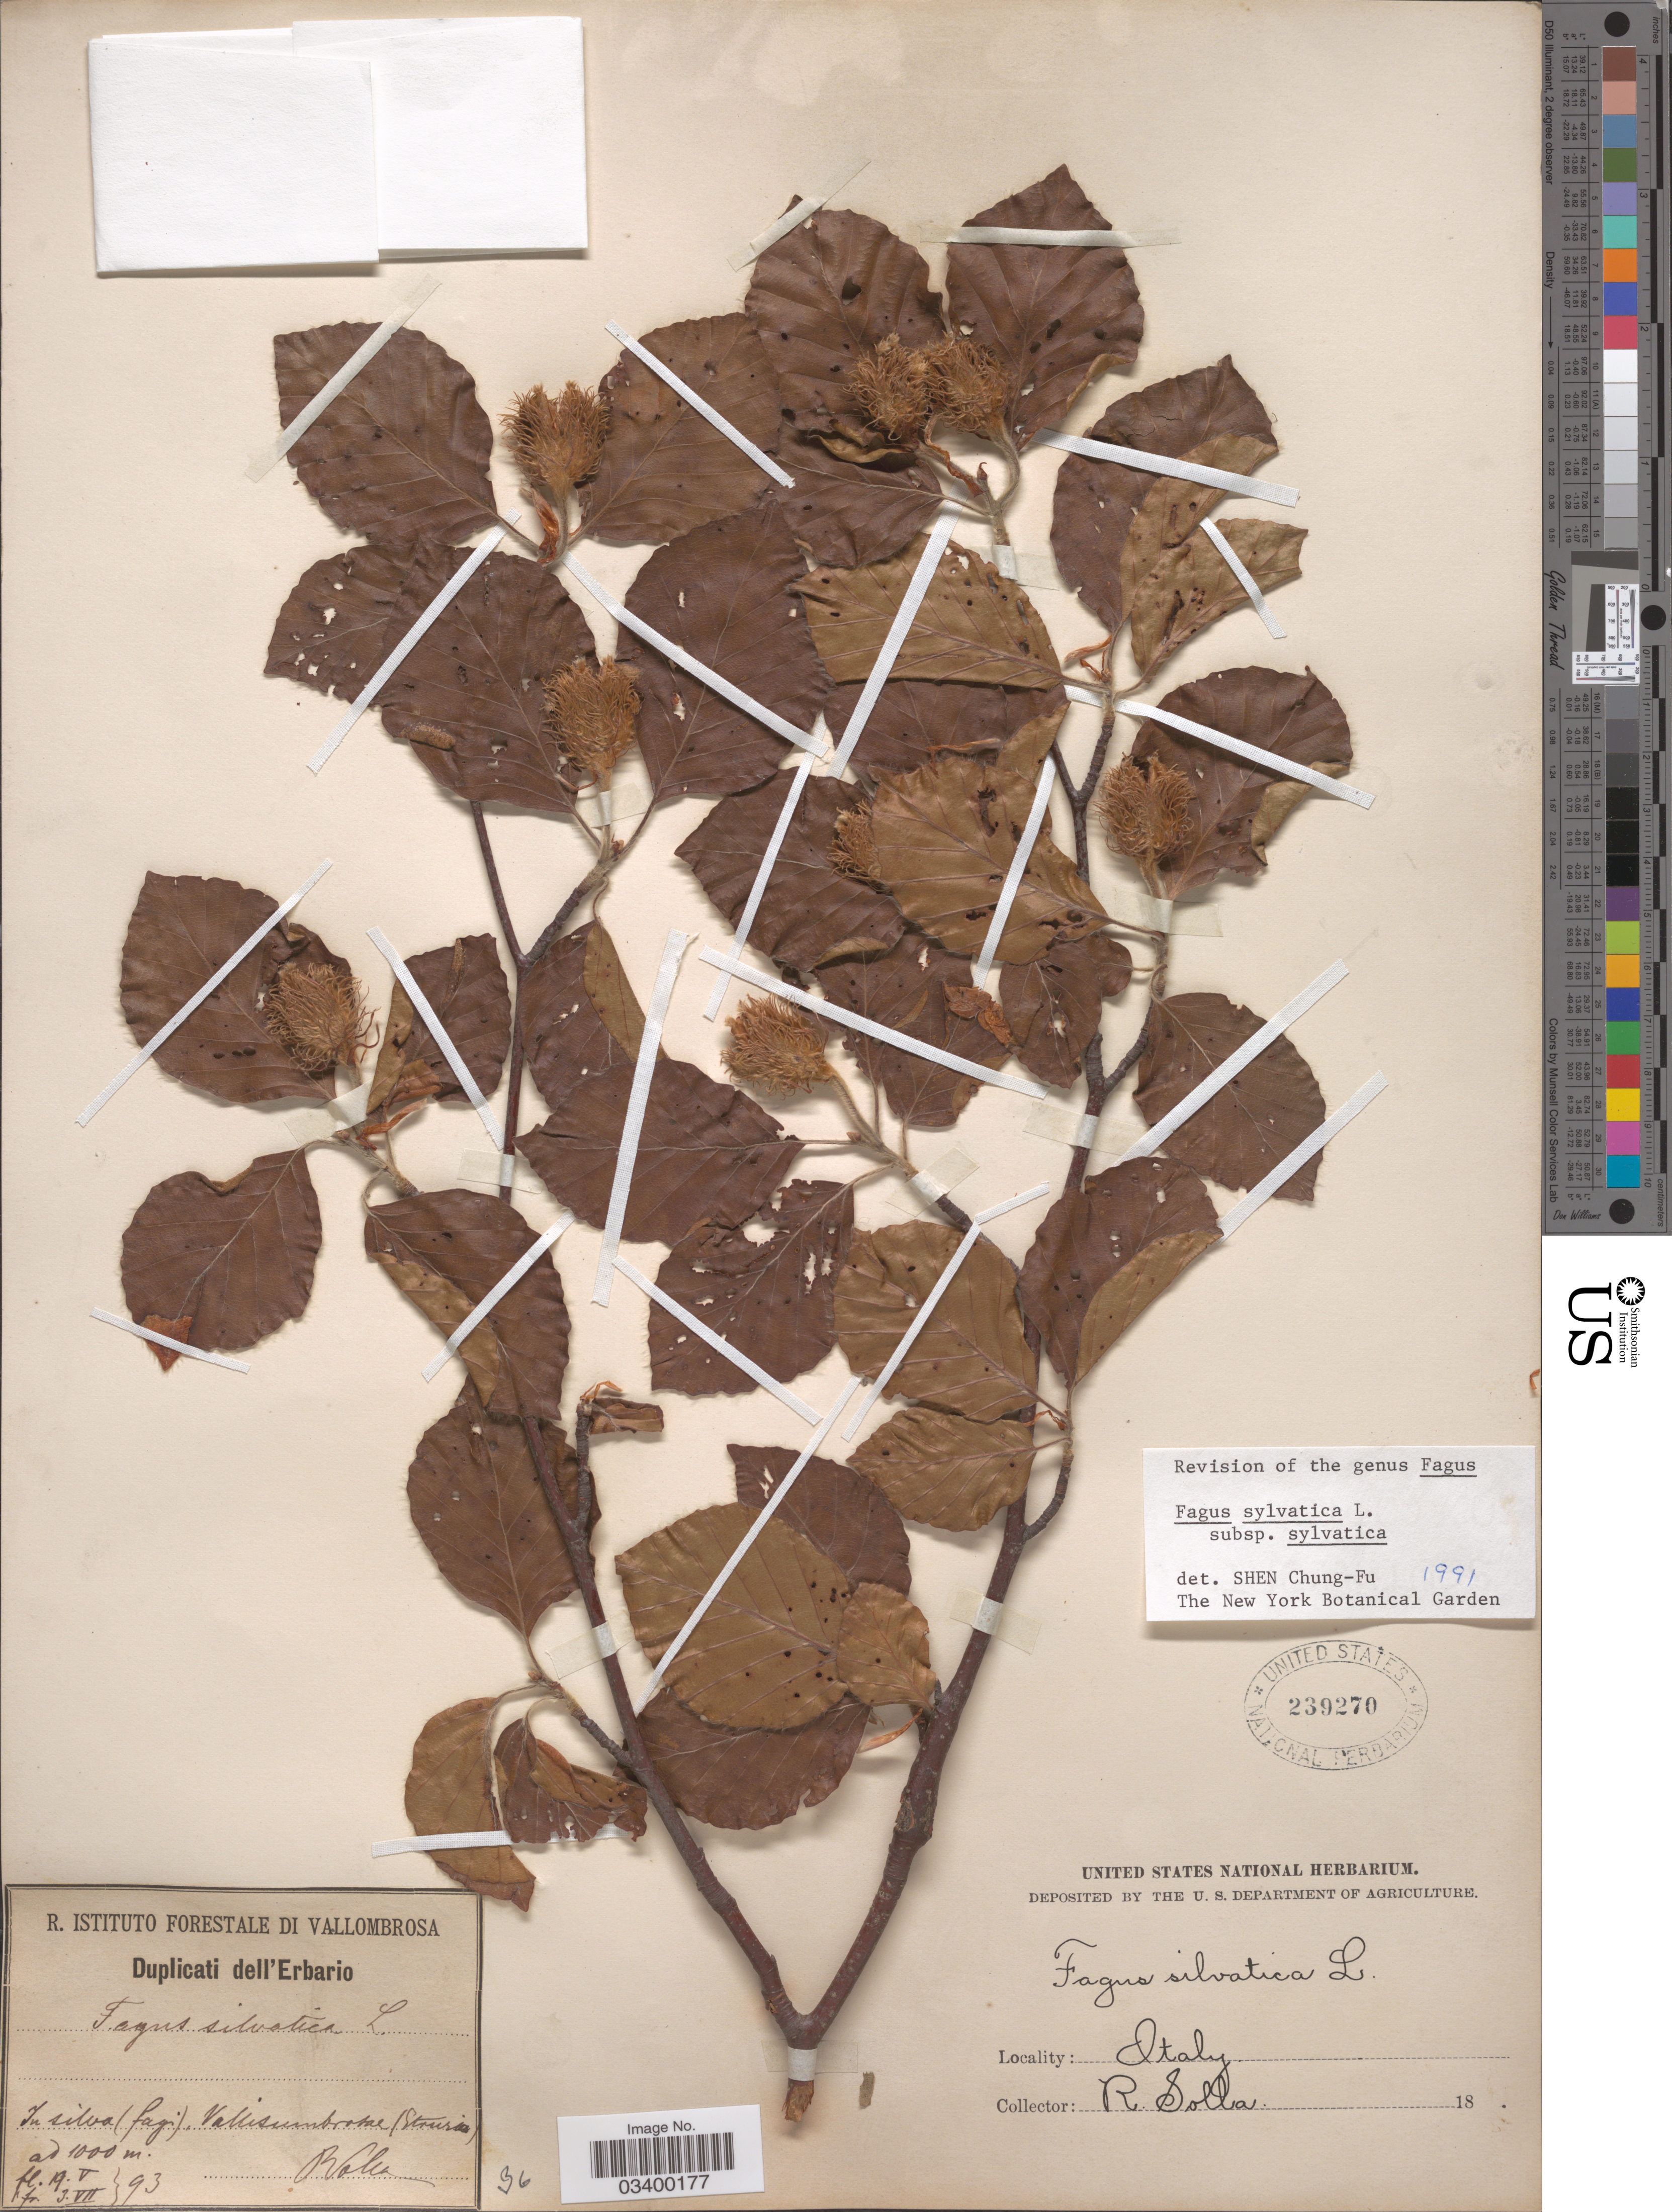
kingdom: Plantae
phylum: Tracheophyta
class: Magnoliopsida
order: Fagales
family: Fagaceae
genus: Fagus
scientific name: Fagus sylvatica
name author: L.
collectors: R. Solla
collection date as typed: Transcribed d/m/y: 19/5/93 to 3/7/93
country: Italy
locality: In silva (fagi), Vallisumbrotse (Etruria). [interpreted]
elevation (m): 1000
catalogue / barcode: US 239270